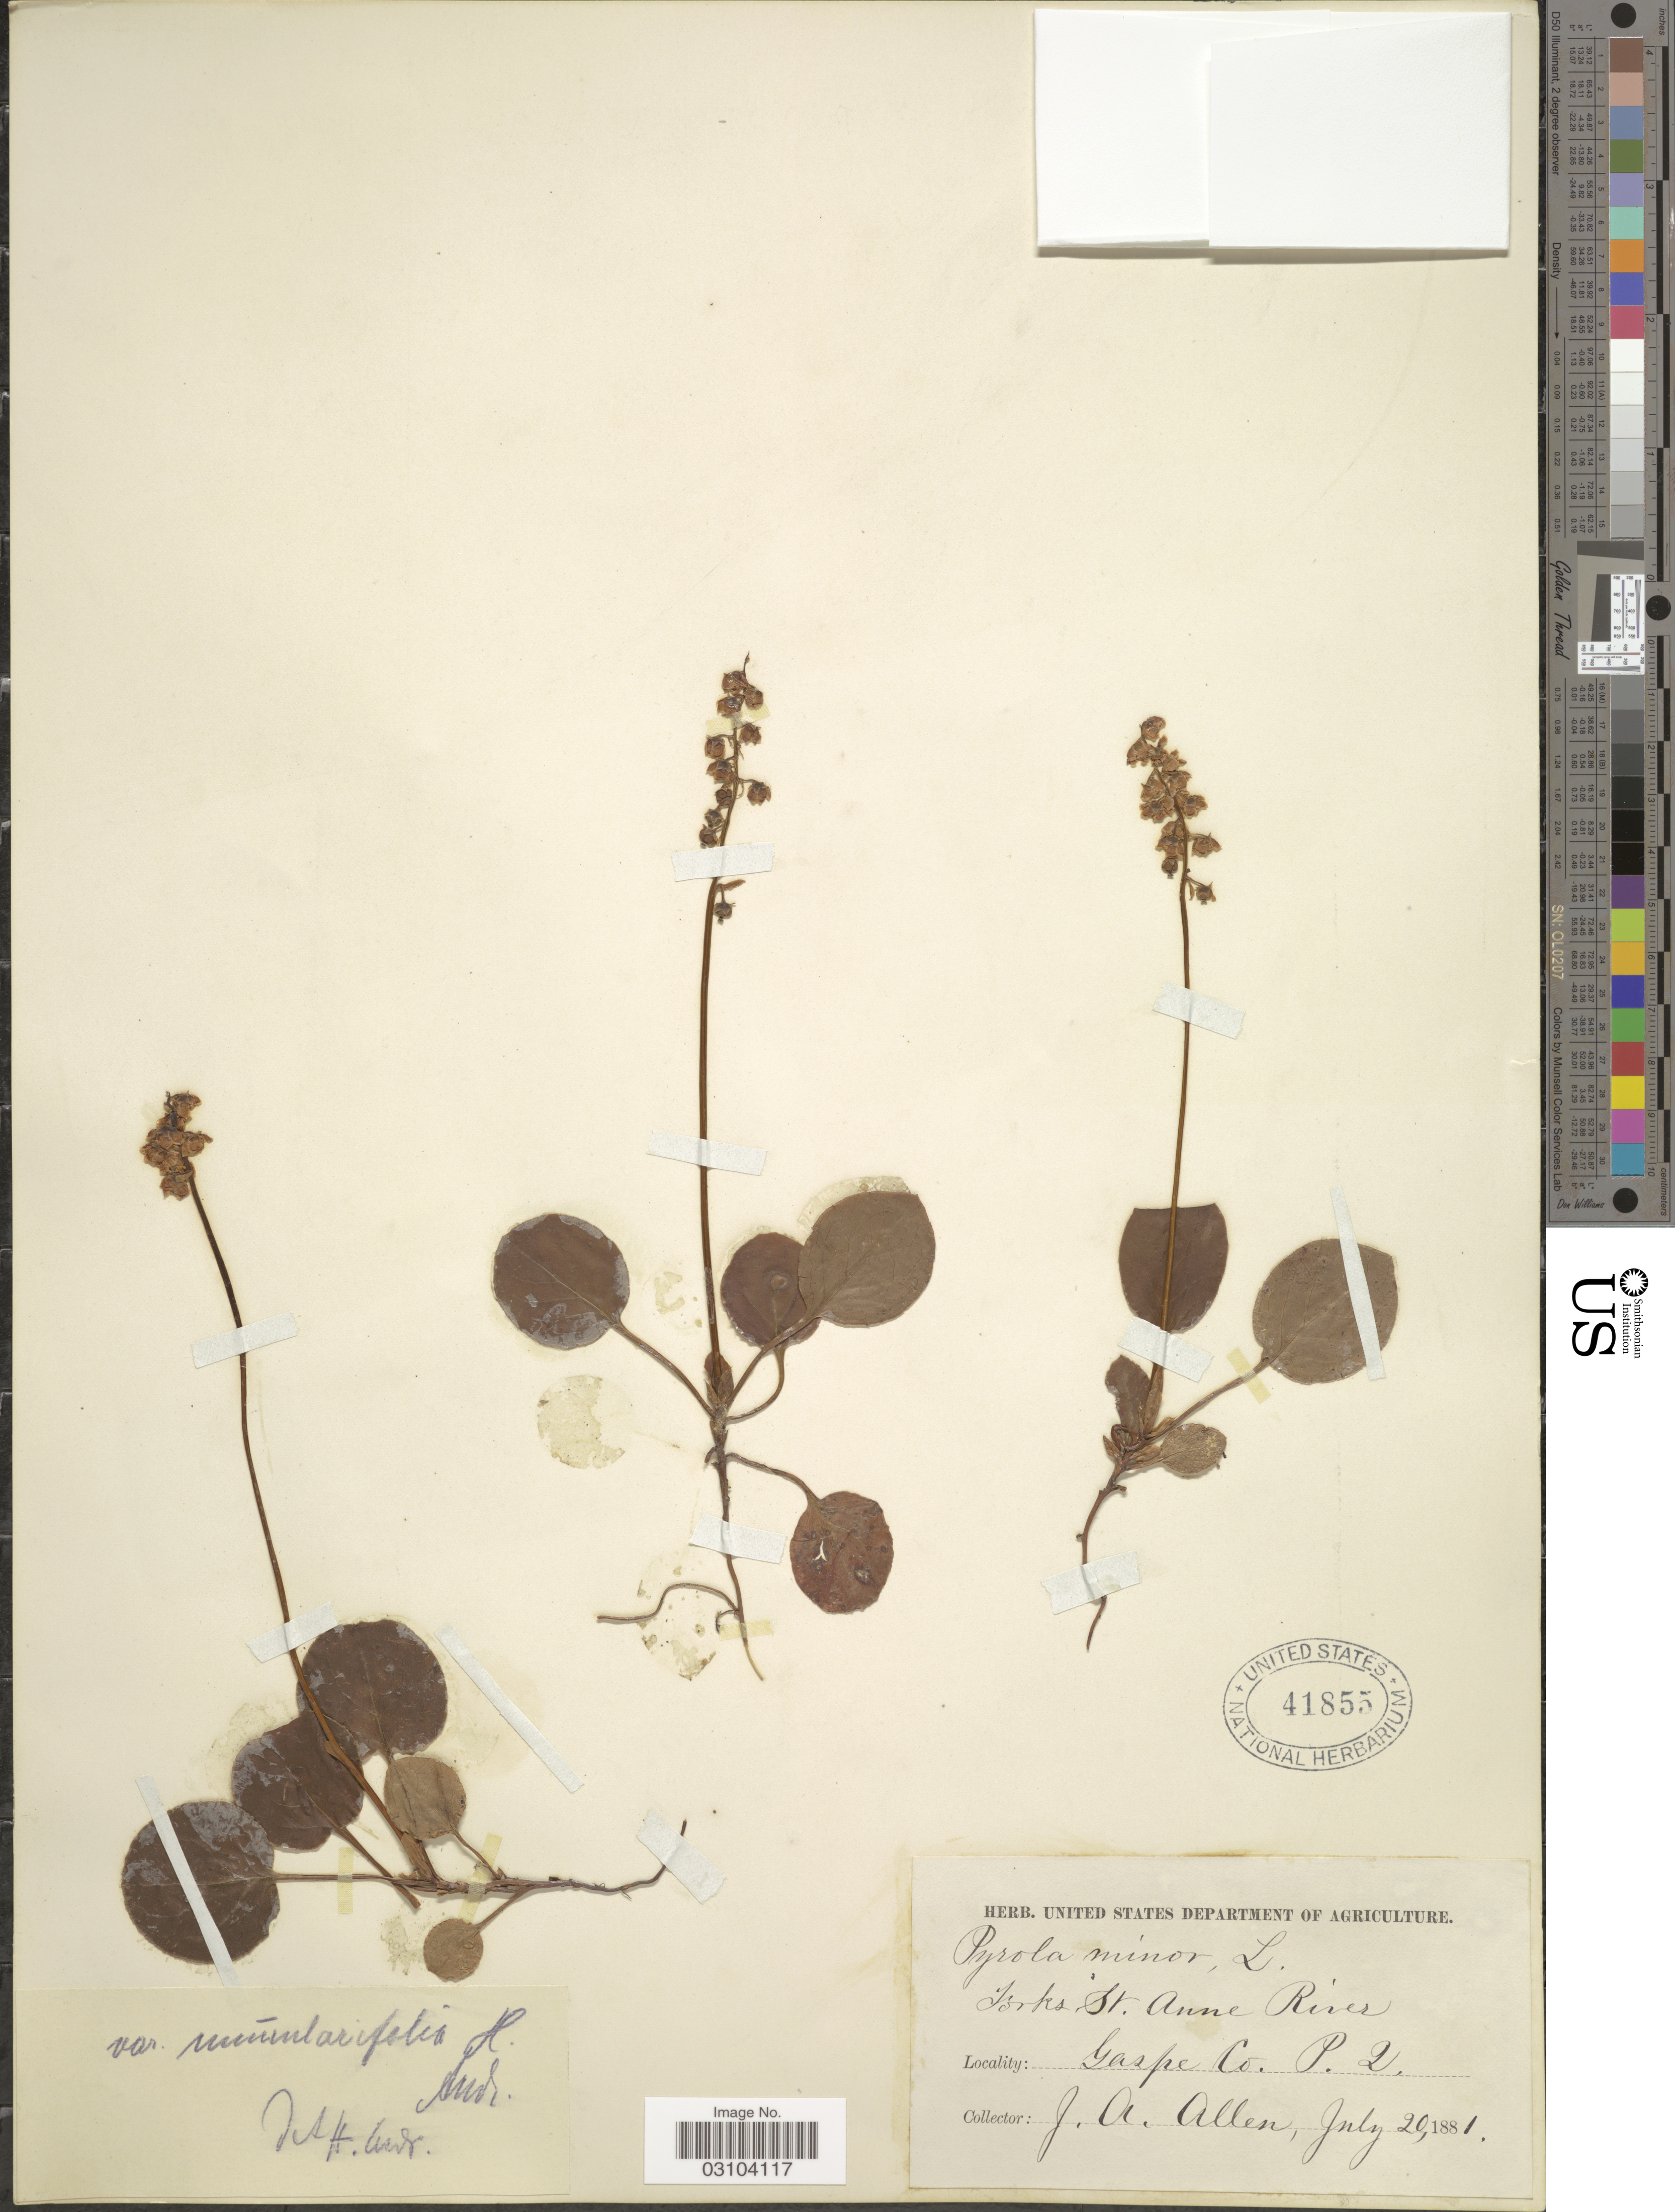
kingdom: Plantae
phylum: Tracheophyta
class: Magnoliopsida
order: Ericales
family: Ericaceae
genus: Pyrola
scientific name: Pyrola minor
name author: L.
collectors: J. Allen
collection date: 1881-07-20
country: Canada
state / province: Quebec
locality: Forks St. Anne Rivier. Gaspe Co. P.Q.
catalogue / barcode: US 41855